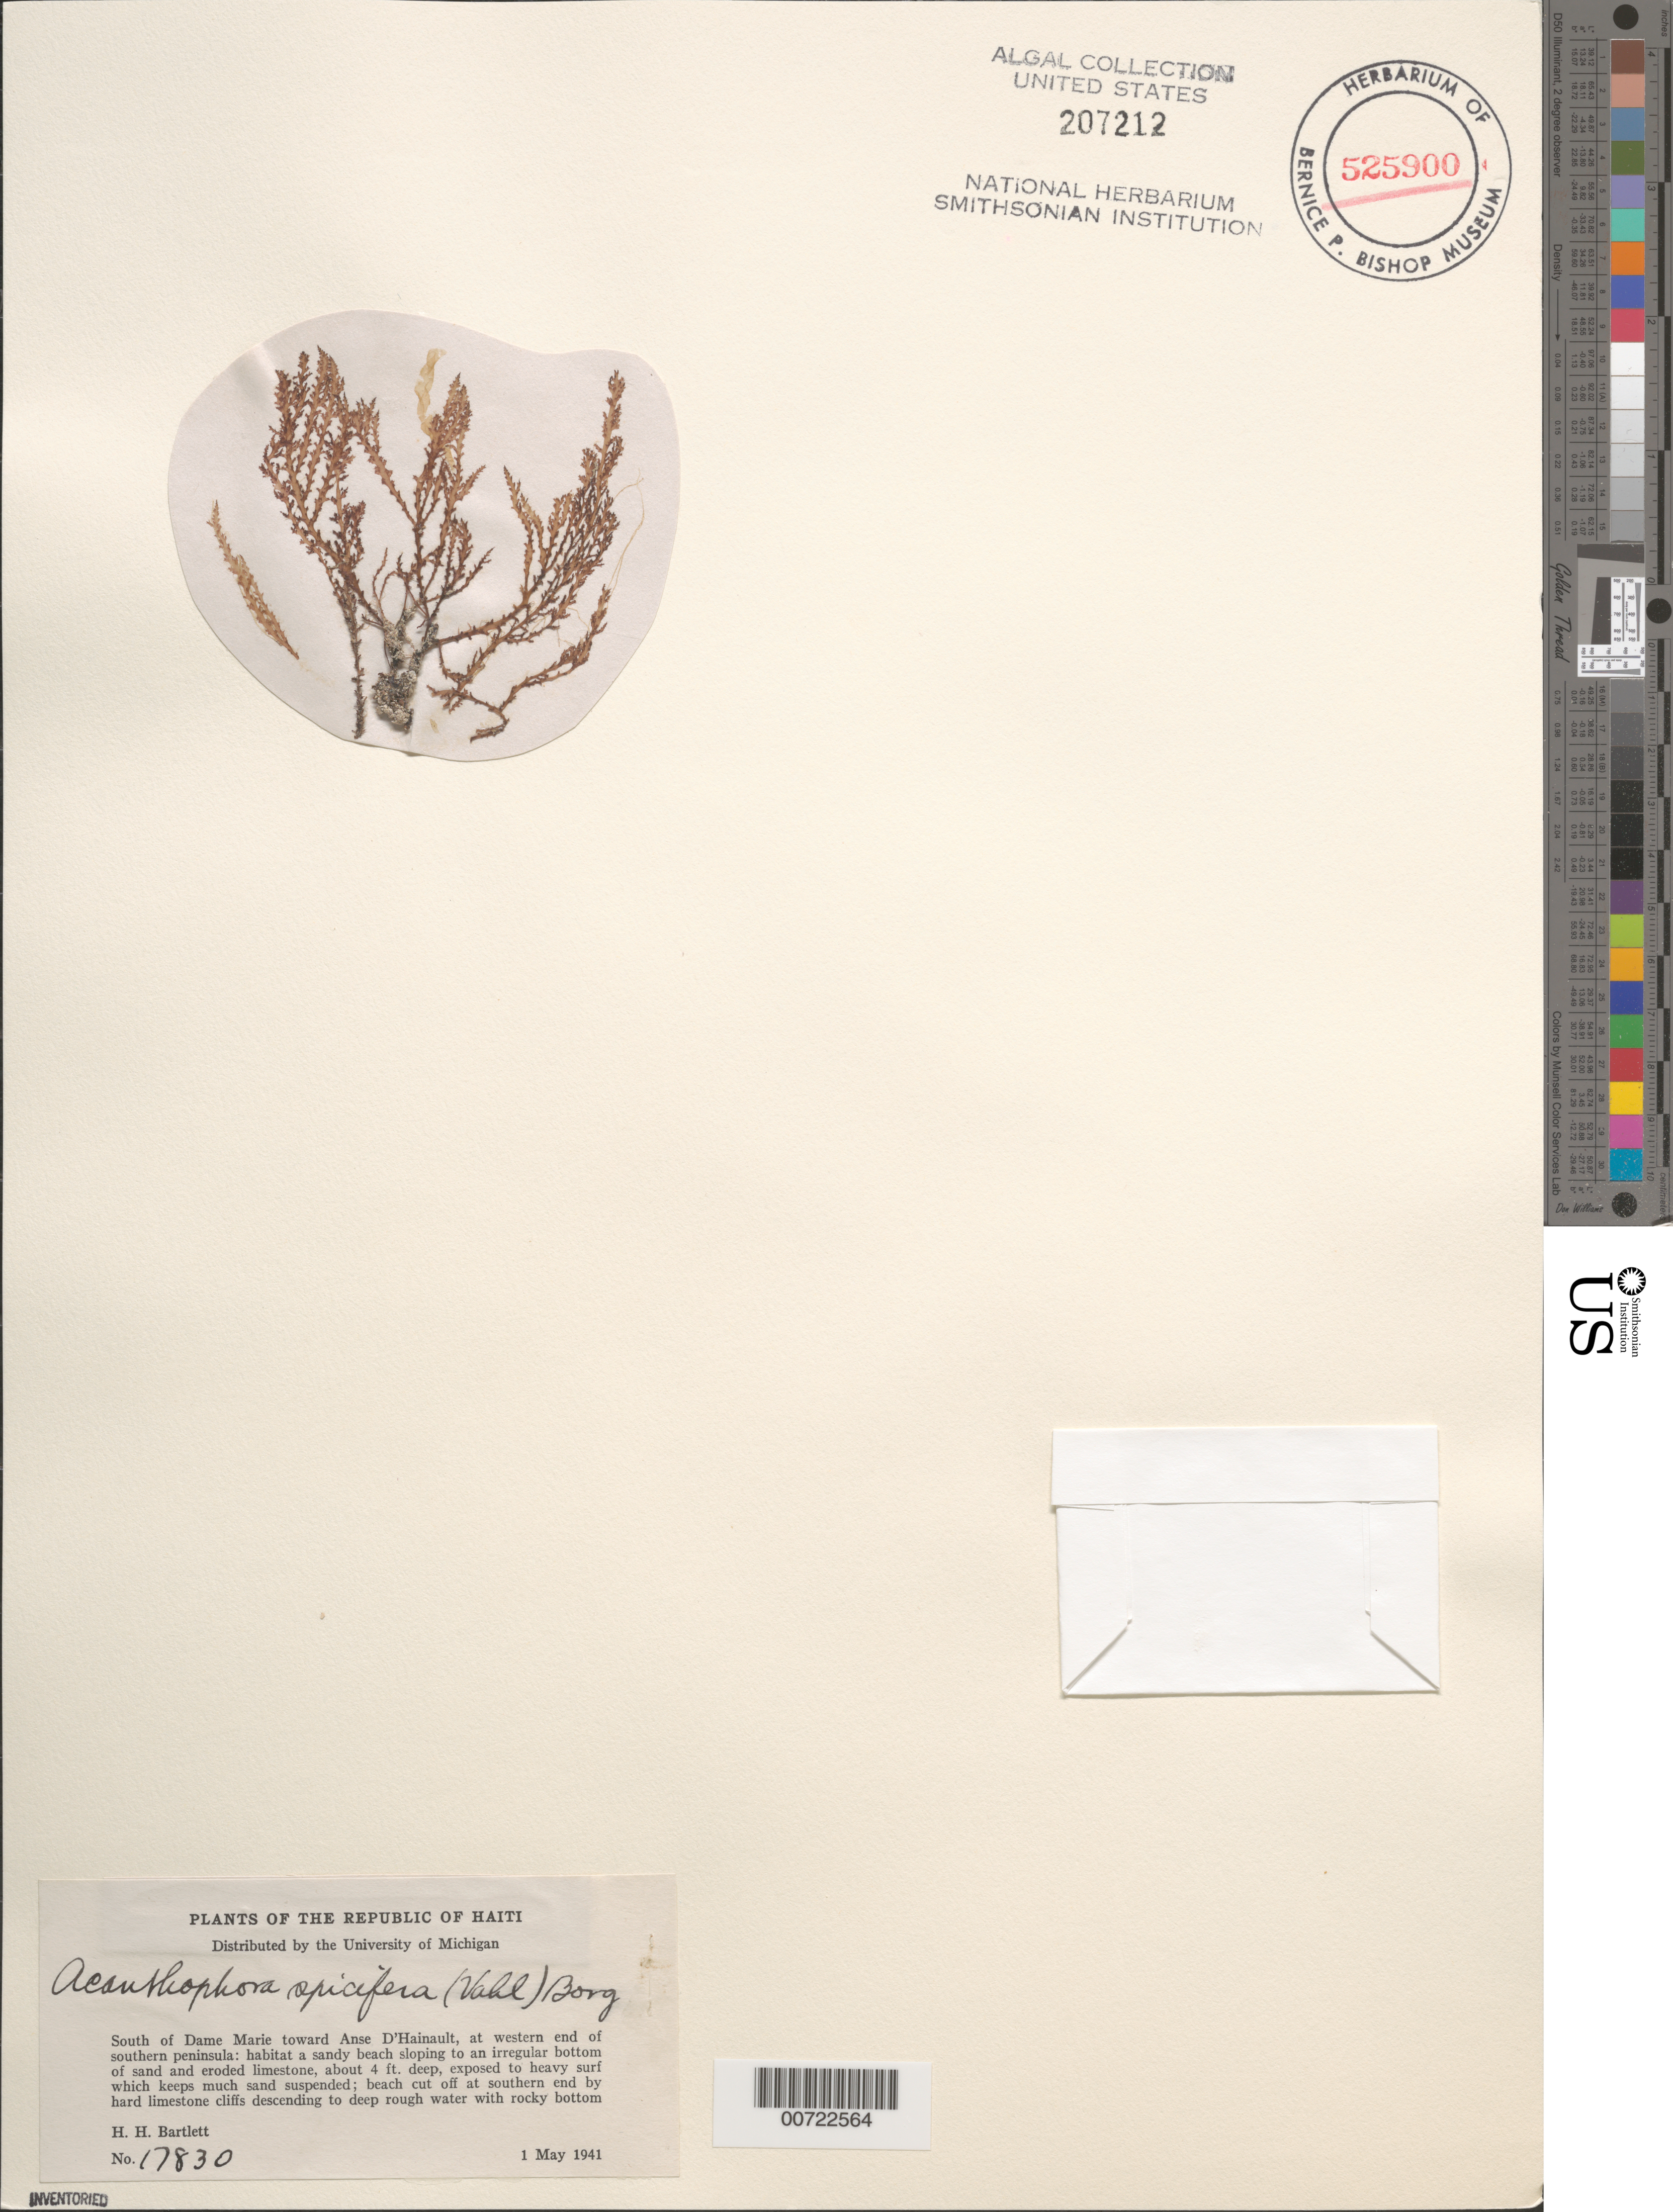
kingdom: Plantae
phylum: Rhodophyta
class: Florideophyceae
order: Ceramiales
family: Rhodomelaceae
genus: Acanthophora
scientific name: Acanthophora spicifera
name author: (Vahl) Børgesen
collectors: H. H. Bartlett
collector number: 17830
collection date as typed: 01 May 1941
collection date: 1941-05-01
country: Haiti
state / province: Sud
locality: South of Dame Marie toward Anse D'Hainault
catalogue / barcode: US 207212